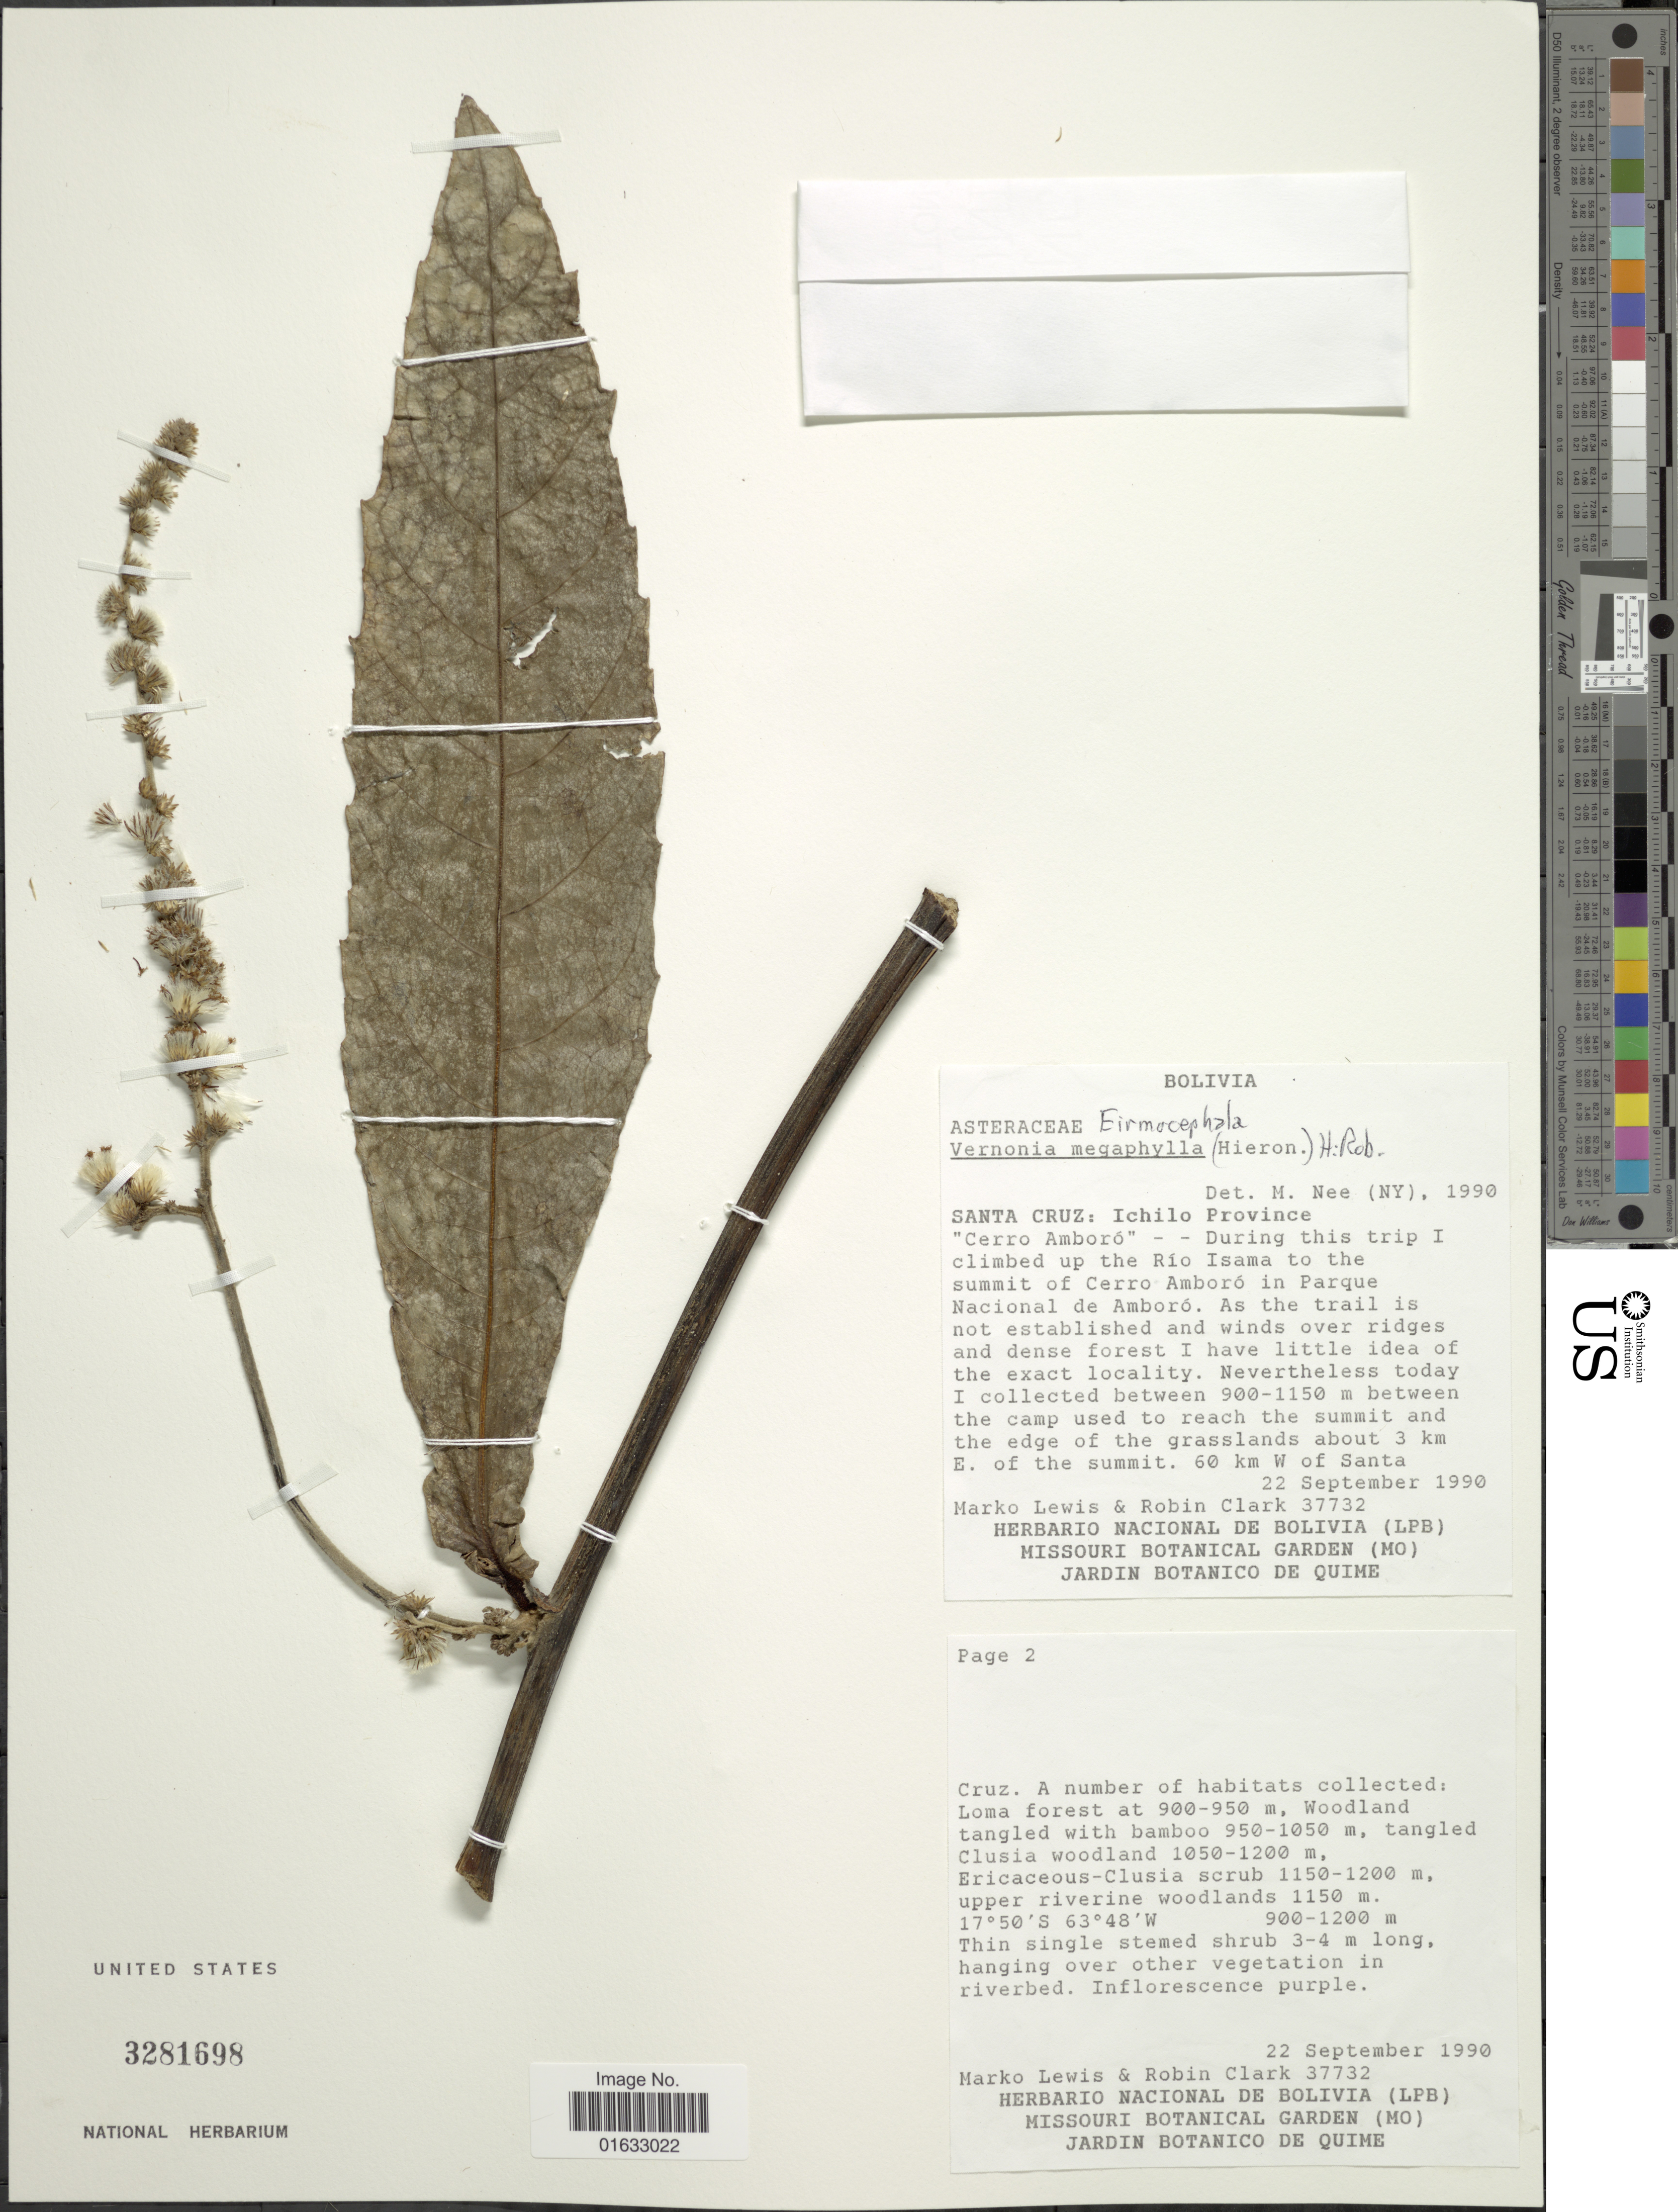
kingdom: Plantae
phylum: Tracheophyta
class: Magnoliopsida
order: Asterales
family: Asteraceae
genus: Eirmocephala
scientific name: Eirmocephala megaphylla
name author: (Hieron.) H. Rob.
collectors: M. A. Lewis & R. Clark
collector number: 37732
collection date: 1990-09-22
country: Bolivia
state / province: Santa Cruz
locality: Bolivia, Santa Cruz: Ichilo Province, "Cerro Amboró" -- up the Río Isama to the summit of Cerro Amboró in Parque Nacional de Amboró.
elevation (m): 900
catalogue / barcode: US 3281698